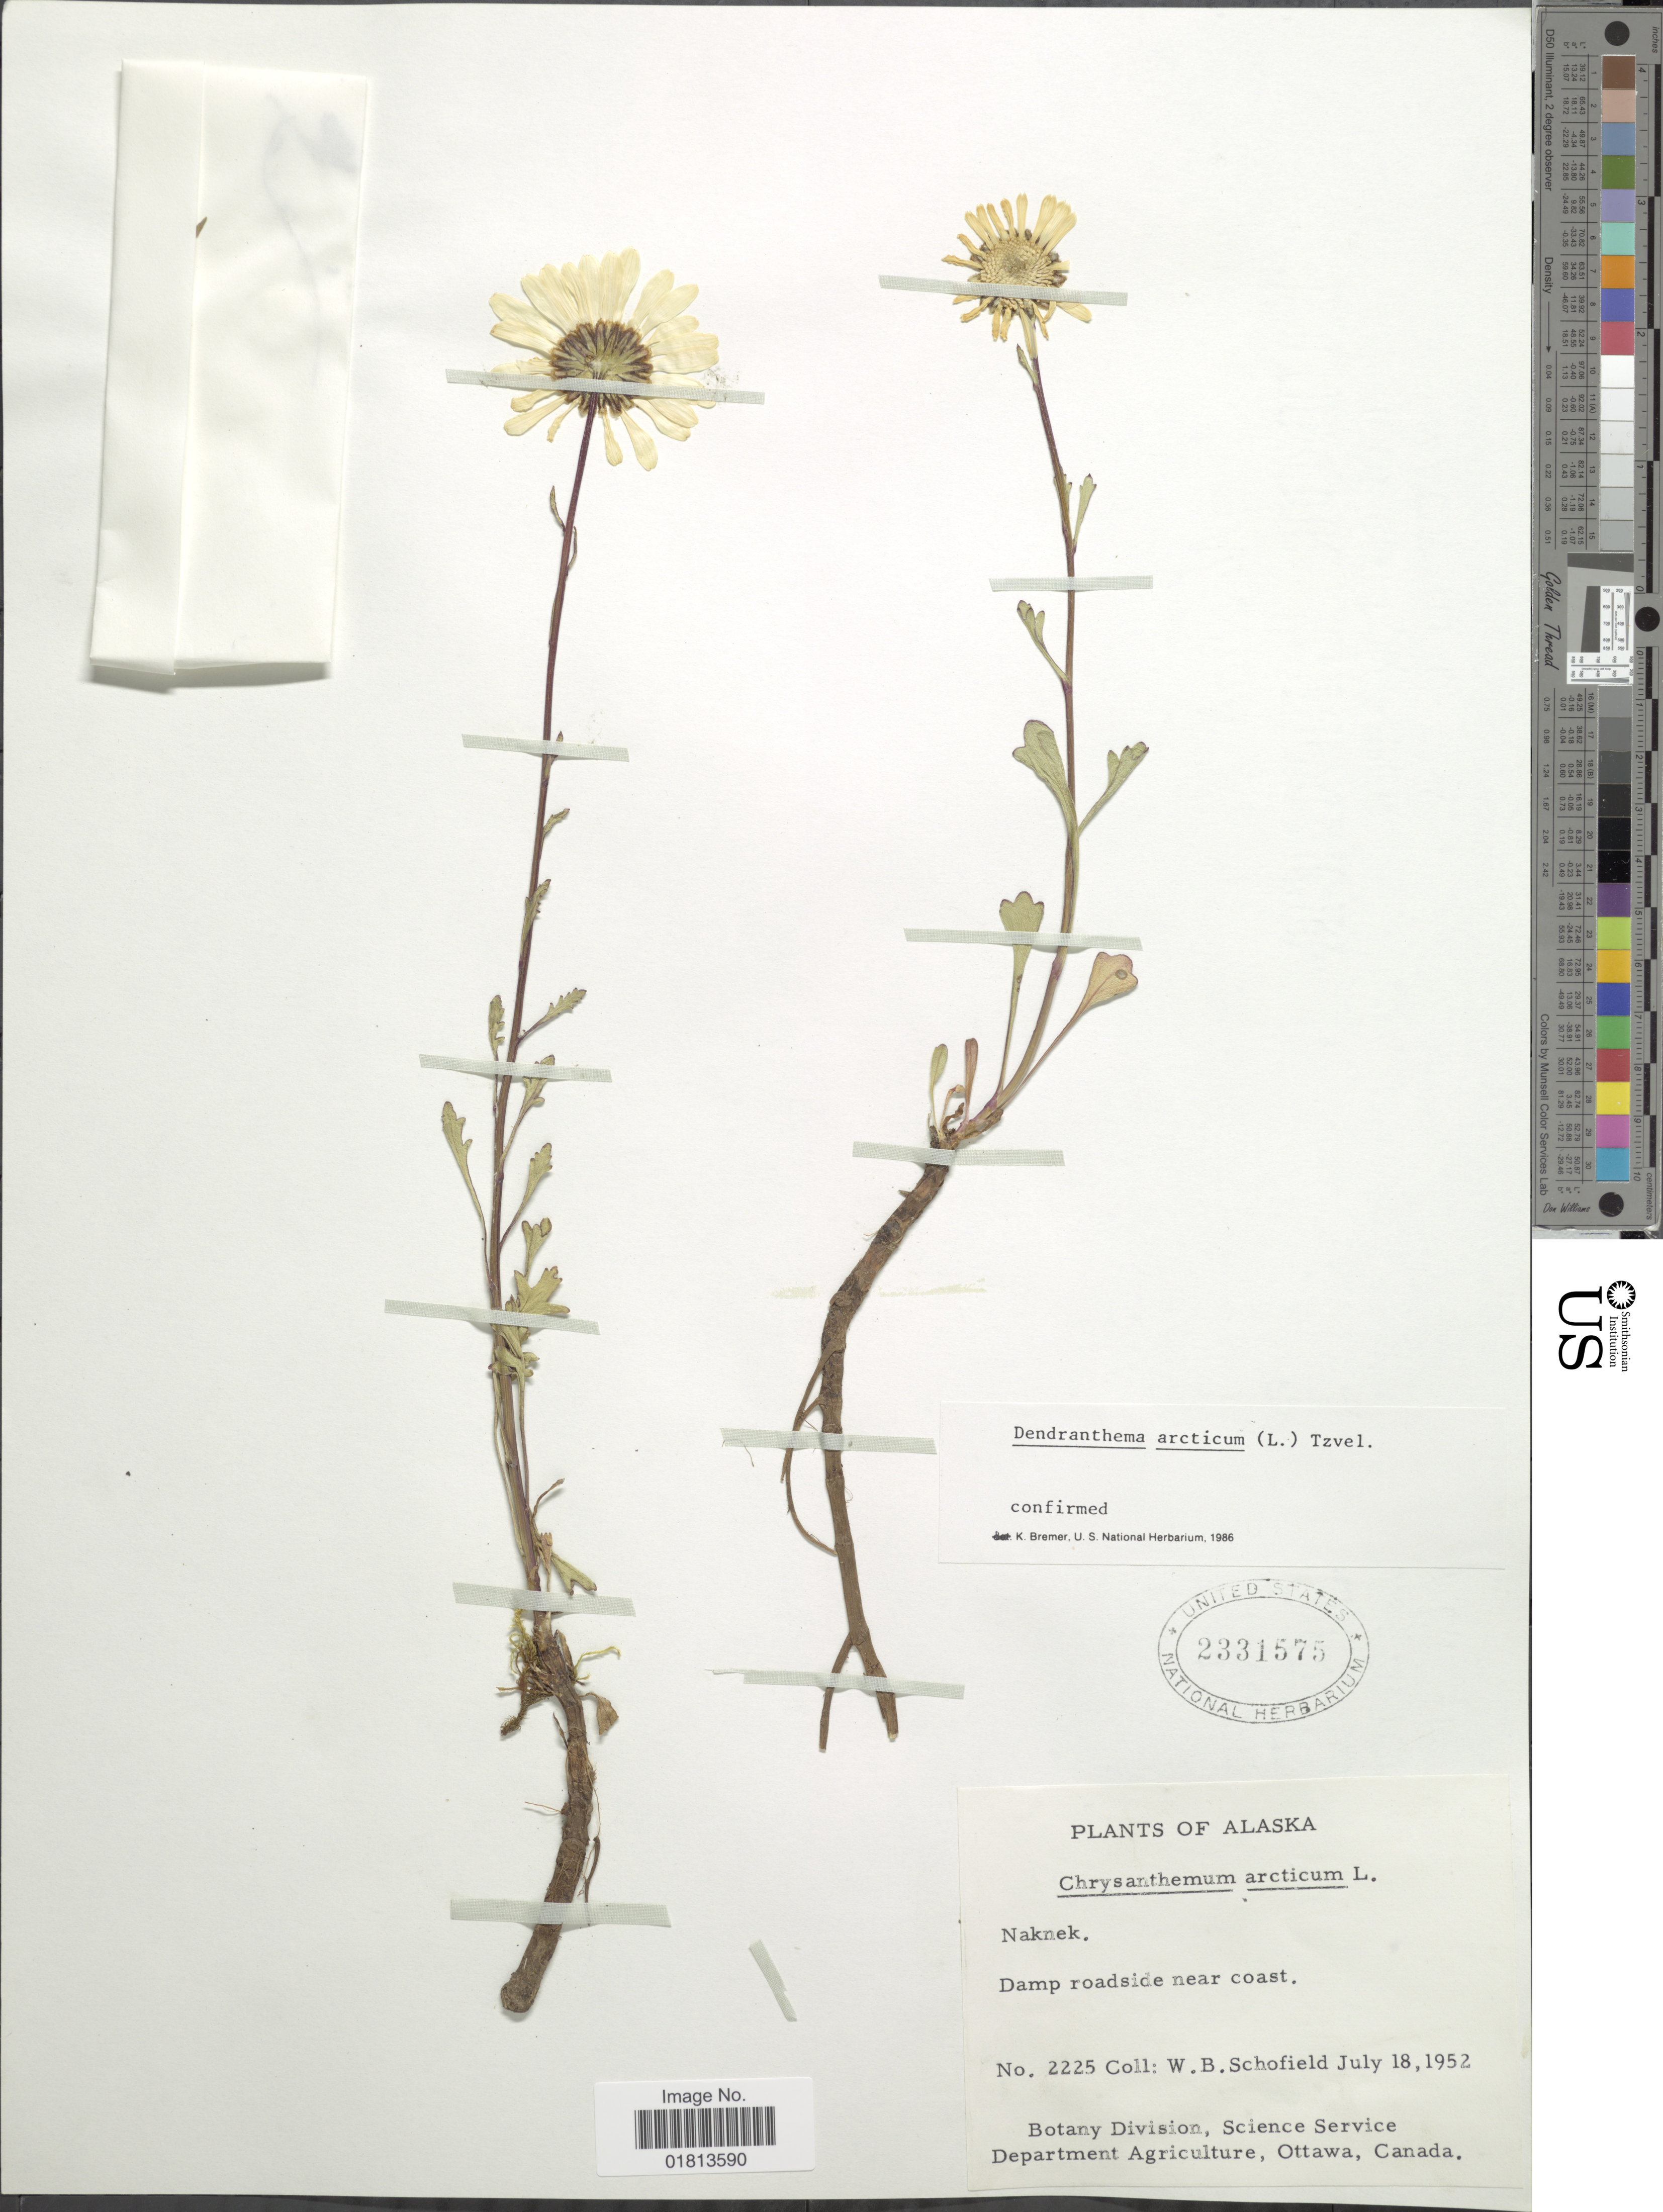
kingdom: Plantae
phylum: Tracheophyta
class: Magnoliopsida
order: Asterales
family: Asteraceae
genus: Dendranthema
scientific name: Dendranthema arcticum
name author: (L.) Tzvelev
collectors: W. Schofield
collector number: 2225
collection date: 1952-07-18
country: United States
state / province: Alaska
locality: Naknek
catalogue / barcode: US 2331575